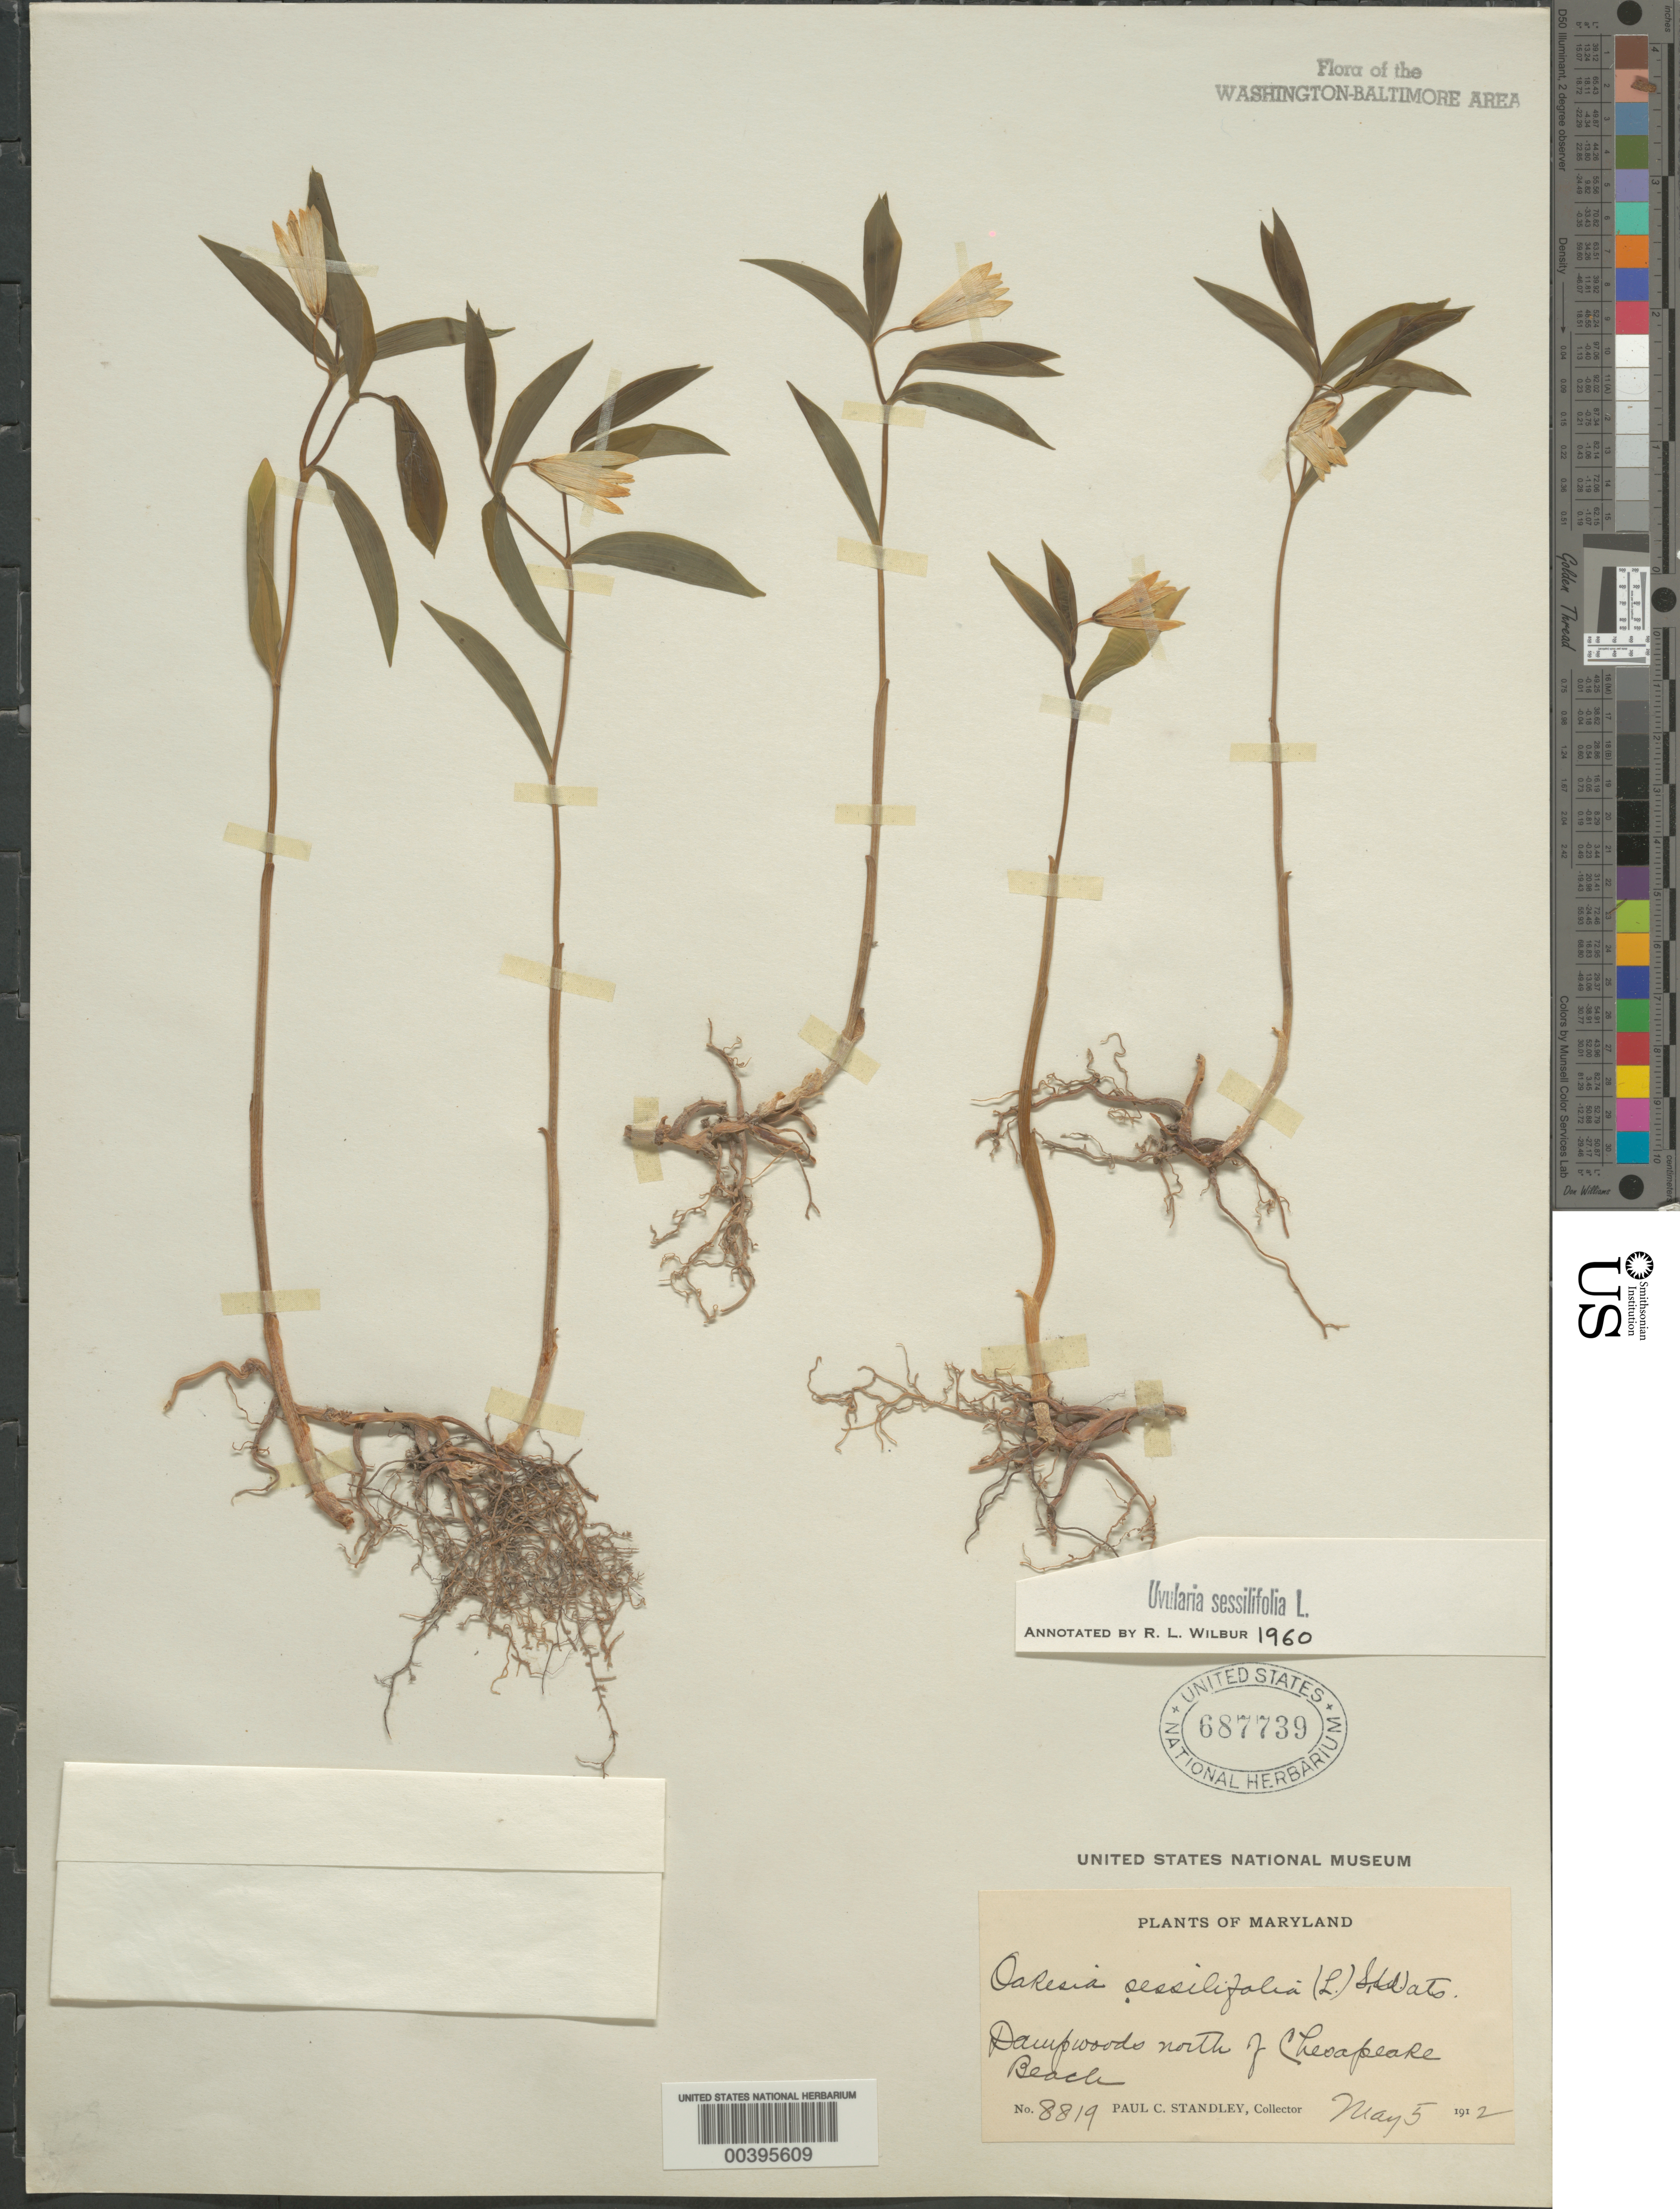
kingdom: Plantae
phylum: Tracheophyta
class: Liliopsida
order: Liliales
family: Colchicaceae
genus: Uvularia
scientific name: Uvularia sessilifolia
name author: L.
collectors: P. C. Standley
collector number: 8819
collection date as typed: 05 May 1912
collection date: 1912-05-05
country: United States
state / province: Maryland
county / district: Calvert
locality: North of Chesapeake Beach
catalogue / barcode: US 687739